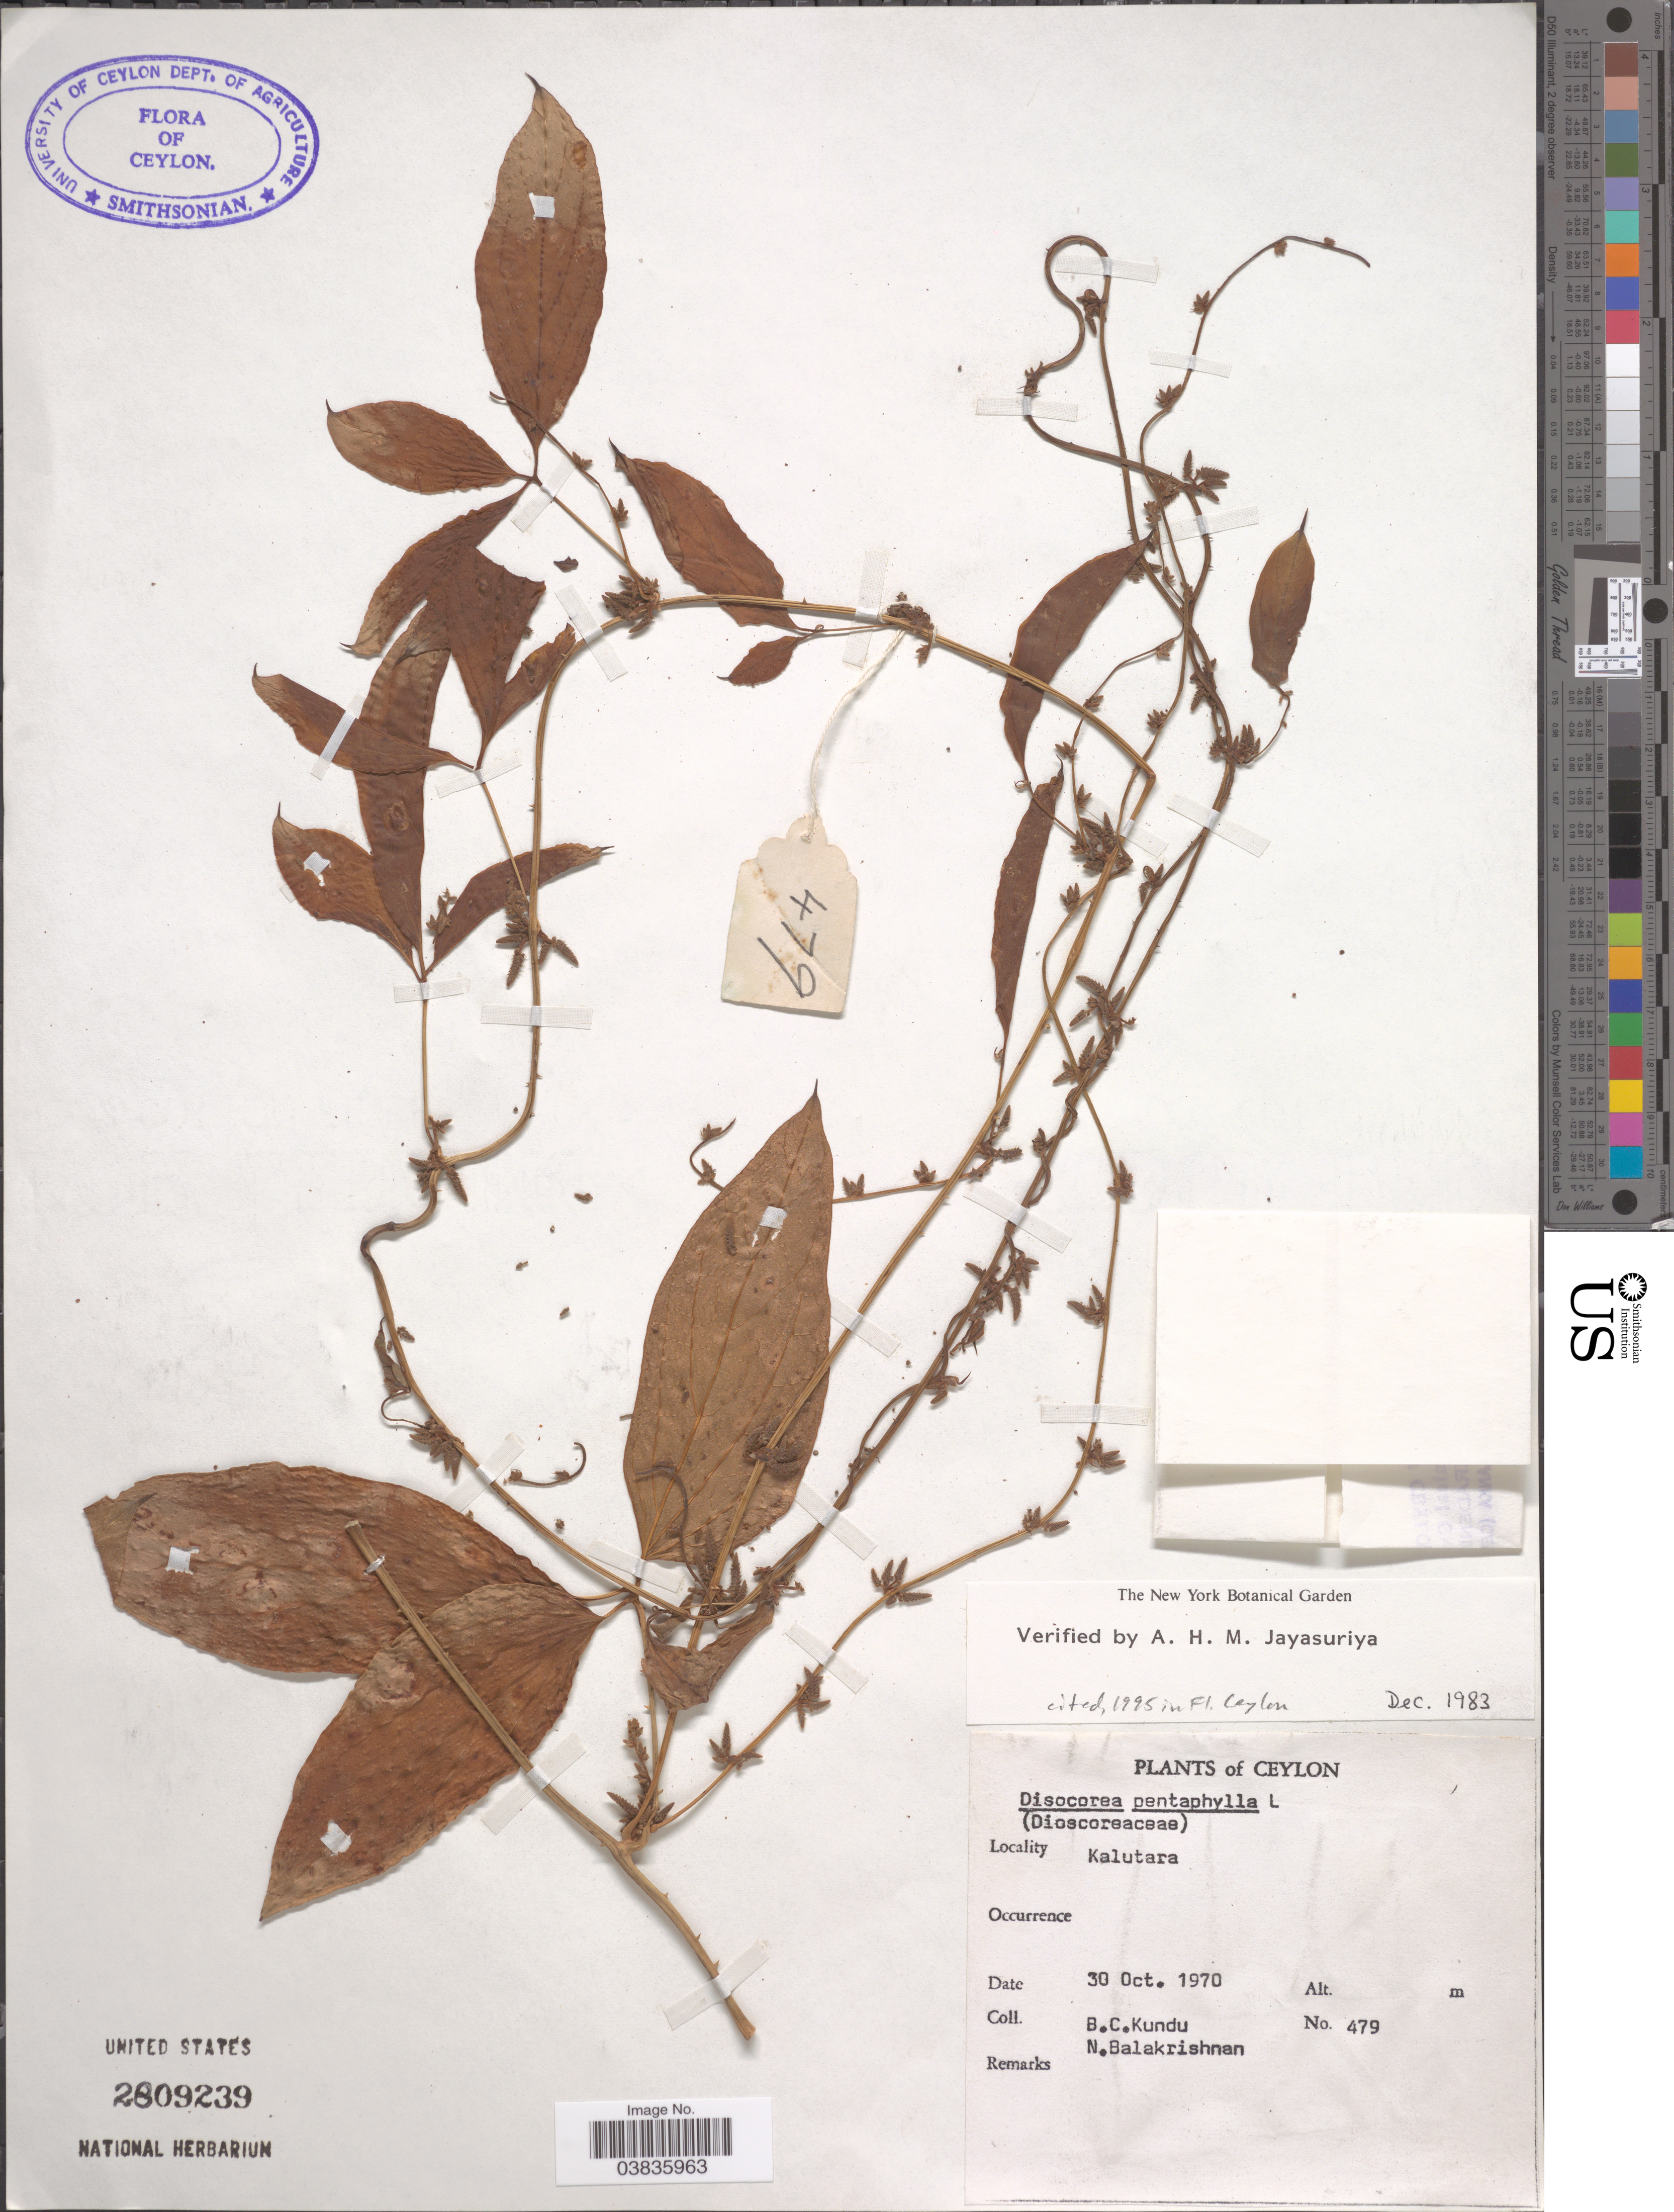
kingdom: Plantae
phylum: Tracheophyta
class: Liliopsida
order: Dioscoreales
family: Dioscoreaceae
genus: Dioscorea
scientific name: Dioscorea pentaphylla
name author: L.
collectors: B. C. Kundu & N. Balakrishnan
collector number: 479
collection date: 1970-10-30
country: Sri Lanka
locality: Ceylon. Kalutara.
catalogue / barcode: US 2809239